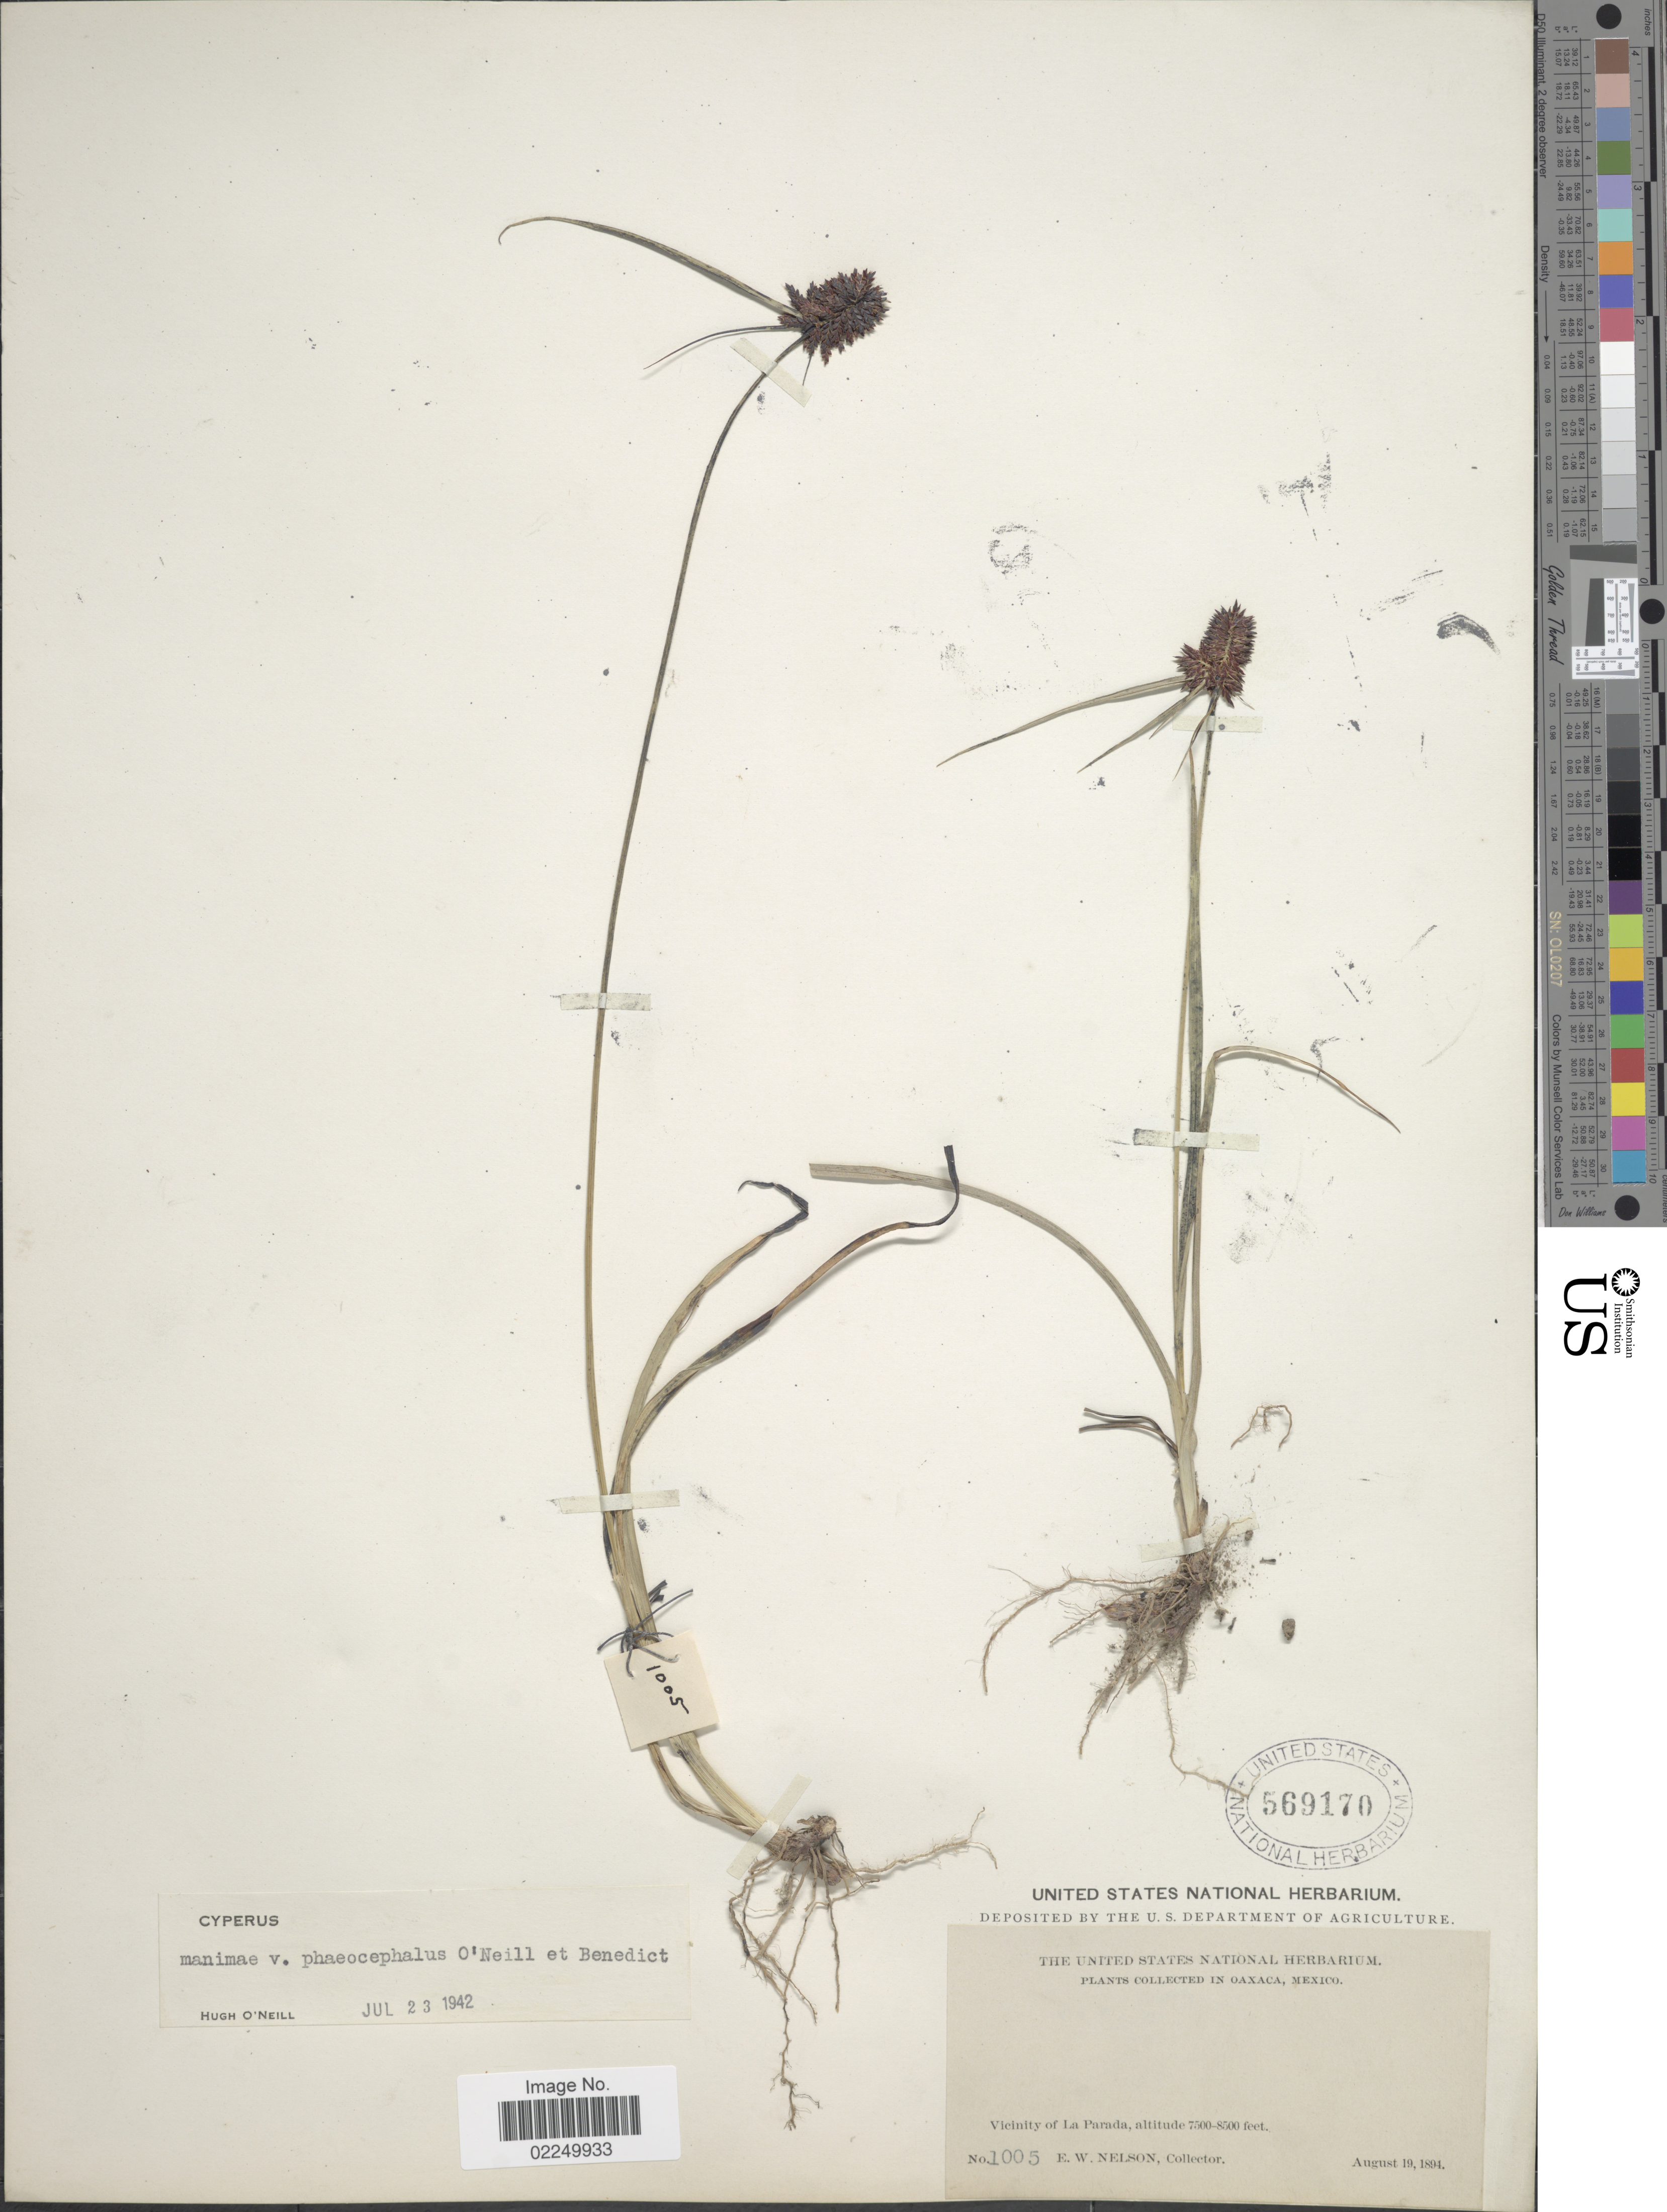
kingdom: Plantae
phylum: Tracheophyta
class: Liliopsida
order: Poales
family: Cyperaceae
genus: Cyperus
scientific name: Cyperus manimae var. manimae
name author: Kunth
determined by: Tucker, G. C.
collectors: E. W. Nelson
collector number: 1005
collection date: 1894-08-19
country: Mexico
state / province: Oaxaca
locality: Vicinity of La Parada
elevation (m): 2286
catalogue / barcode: US 569170